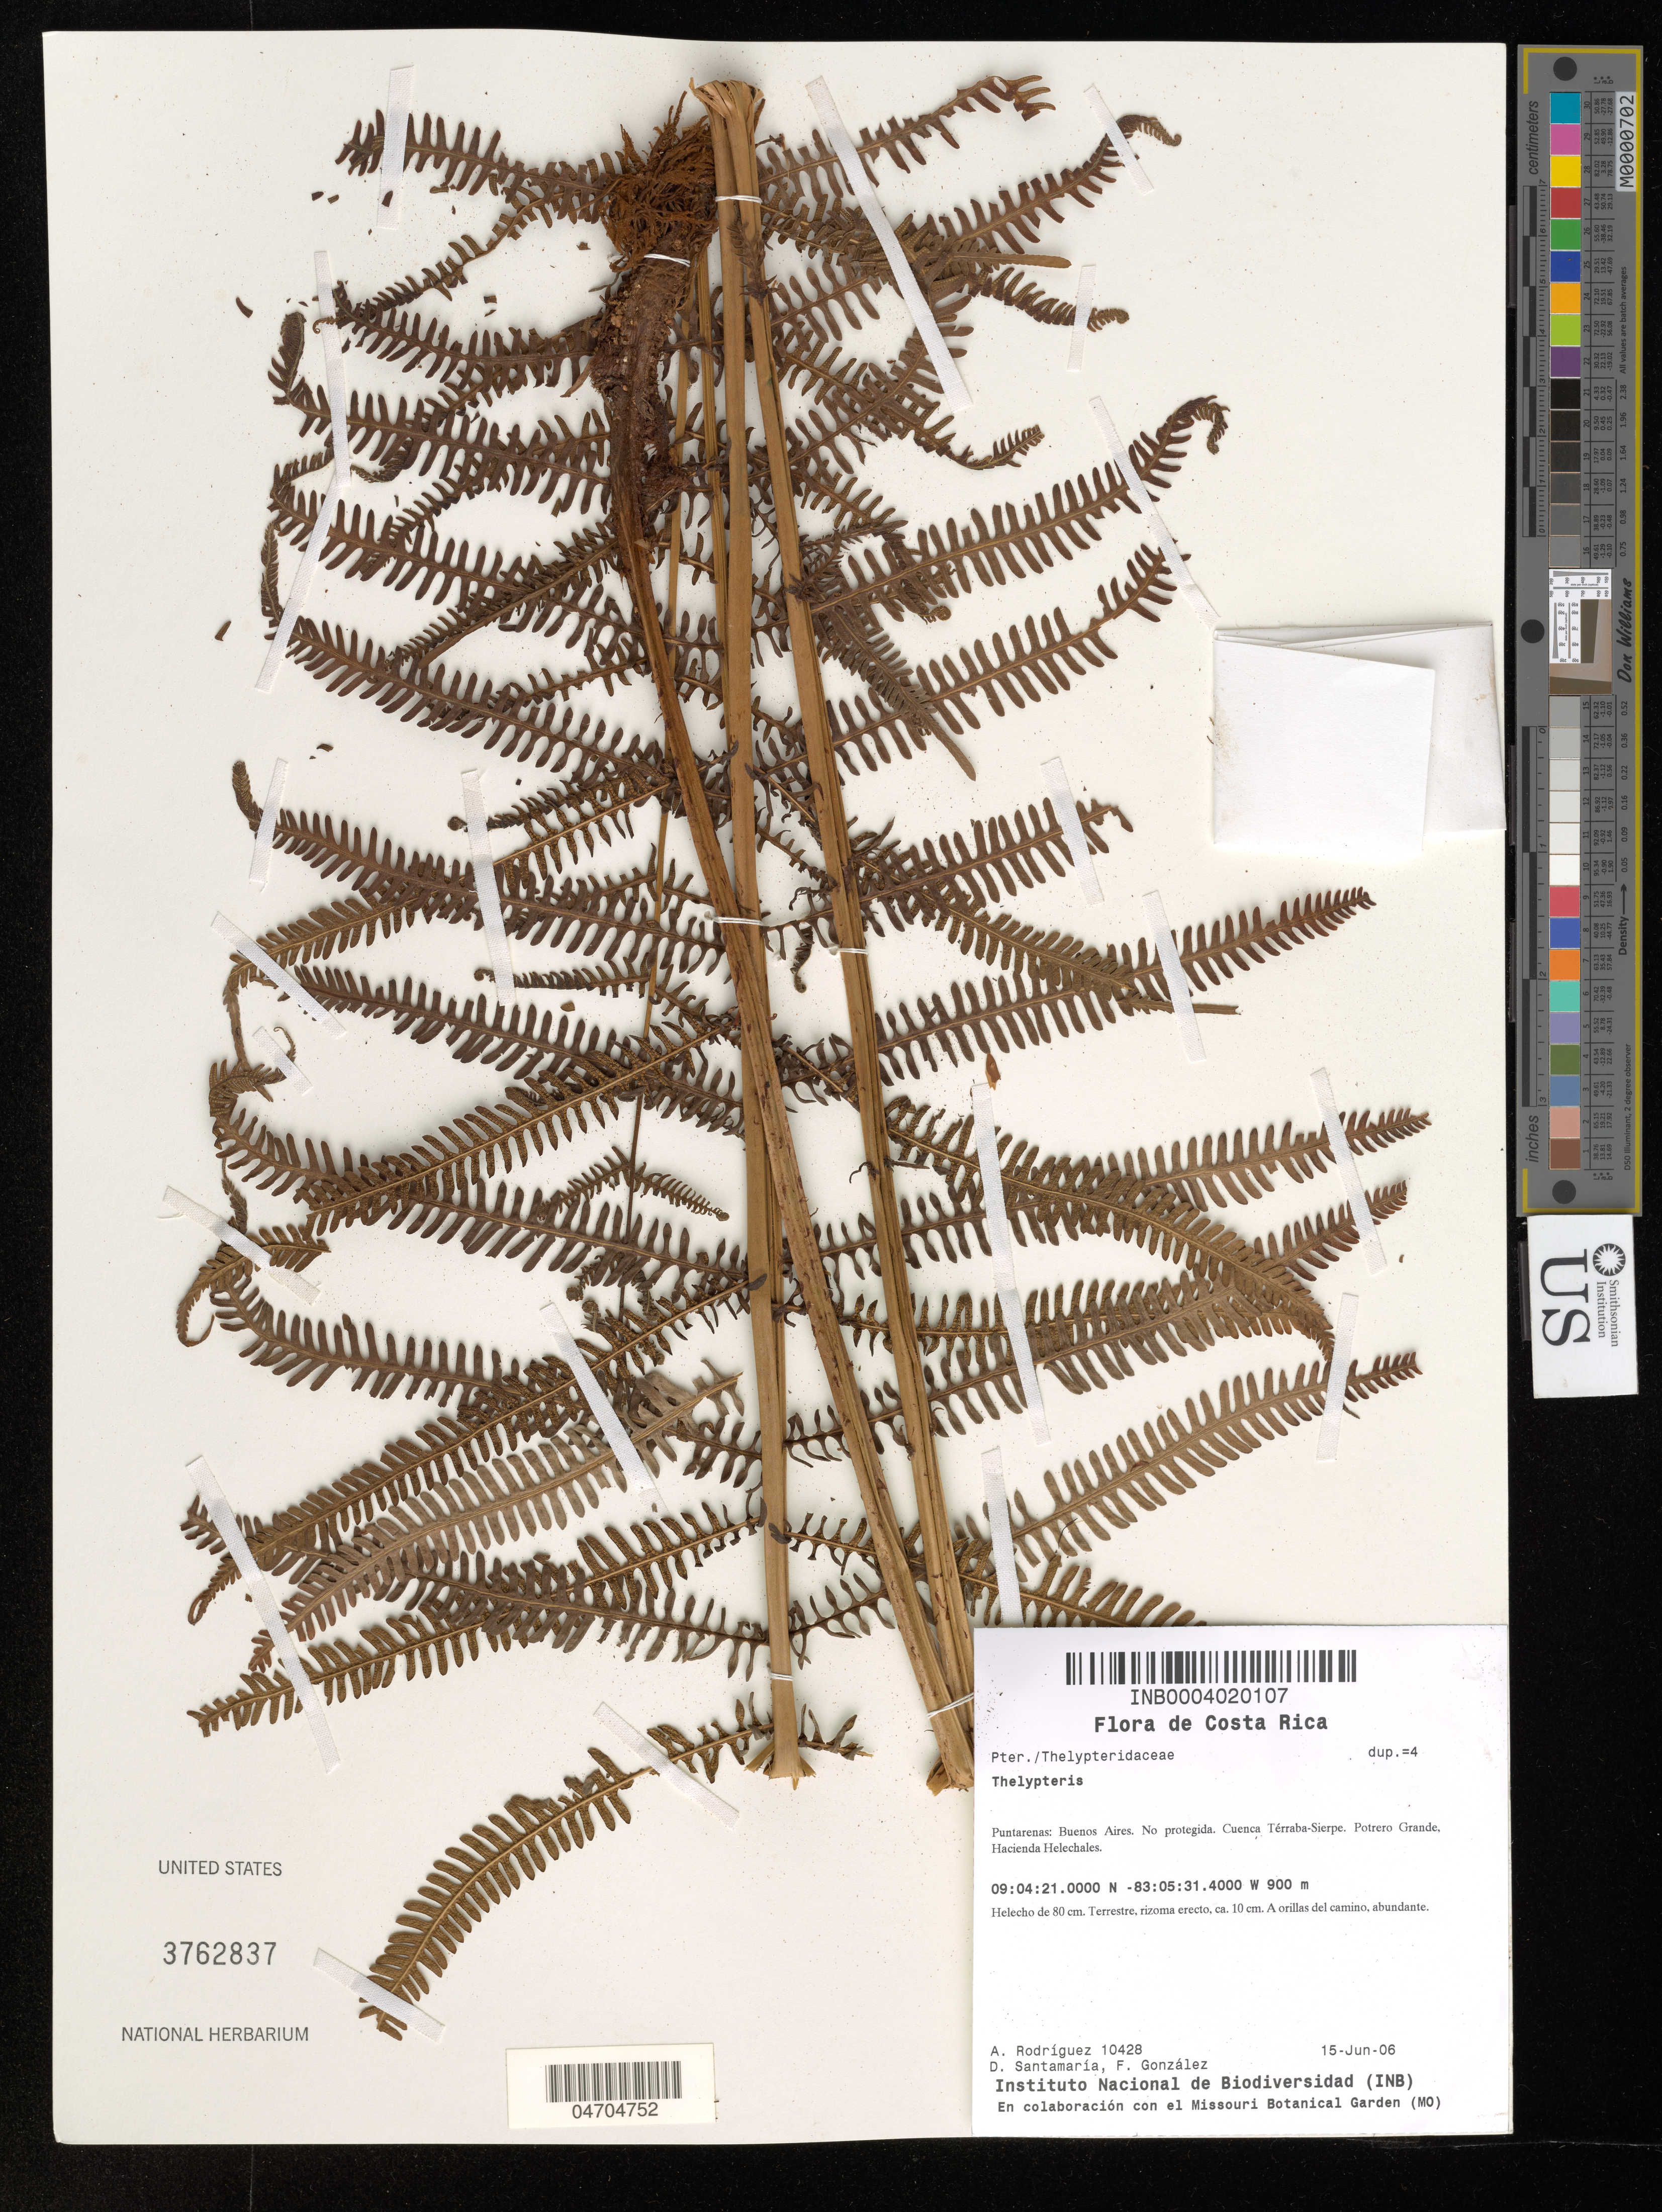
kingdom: Plantae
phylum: Tracheophyta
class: Polypodiopsida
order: Polypodiales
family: Thelypteridaceae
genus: Thelypteris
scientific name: Thelypteris (Meniscium) sp.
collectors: A. Rodríguez, D. Santamaria & F. González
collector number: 10428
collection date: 2006-06-15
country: Costa Rica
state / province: Puntarenas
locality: Buenos Aires. No protegida. Cuenca Térraba-Sierpe. Potrero Grande, Hacienda Helechales.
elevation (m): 900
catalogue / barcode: US 3762837